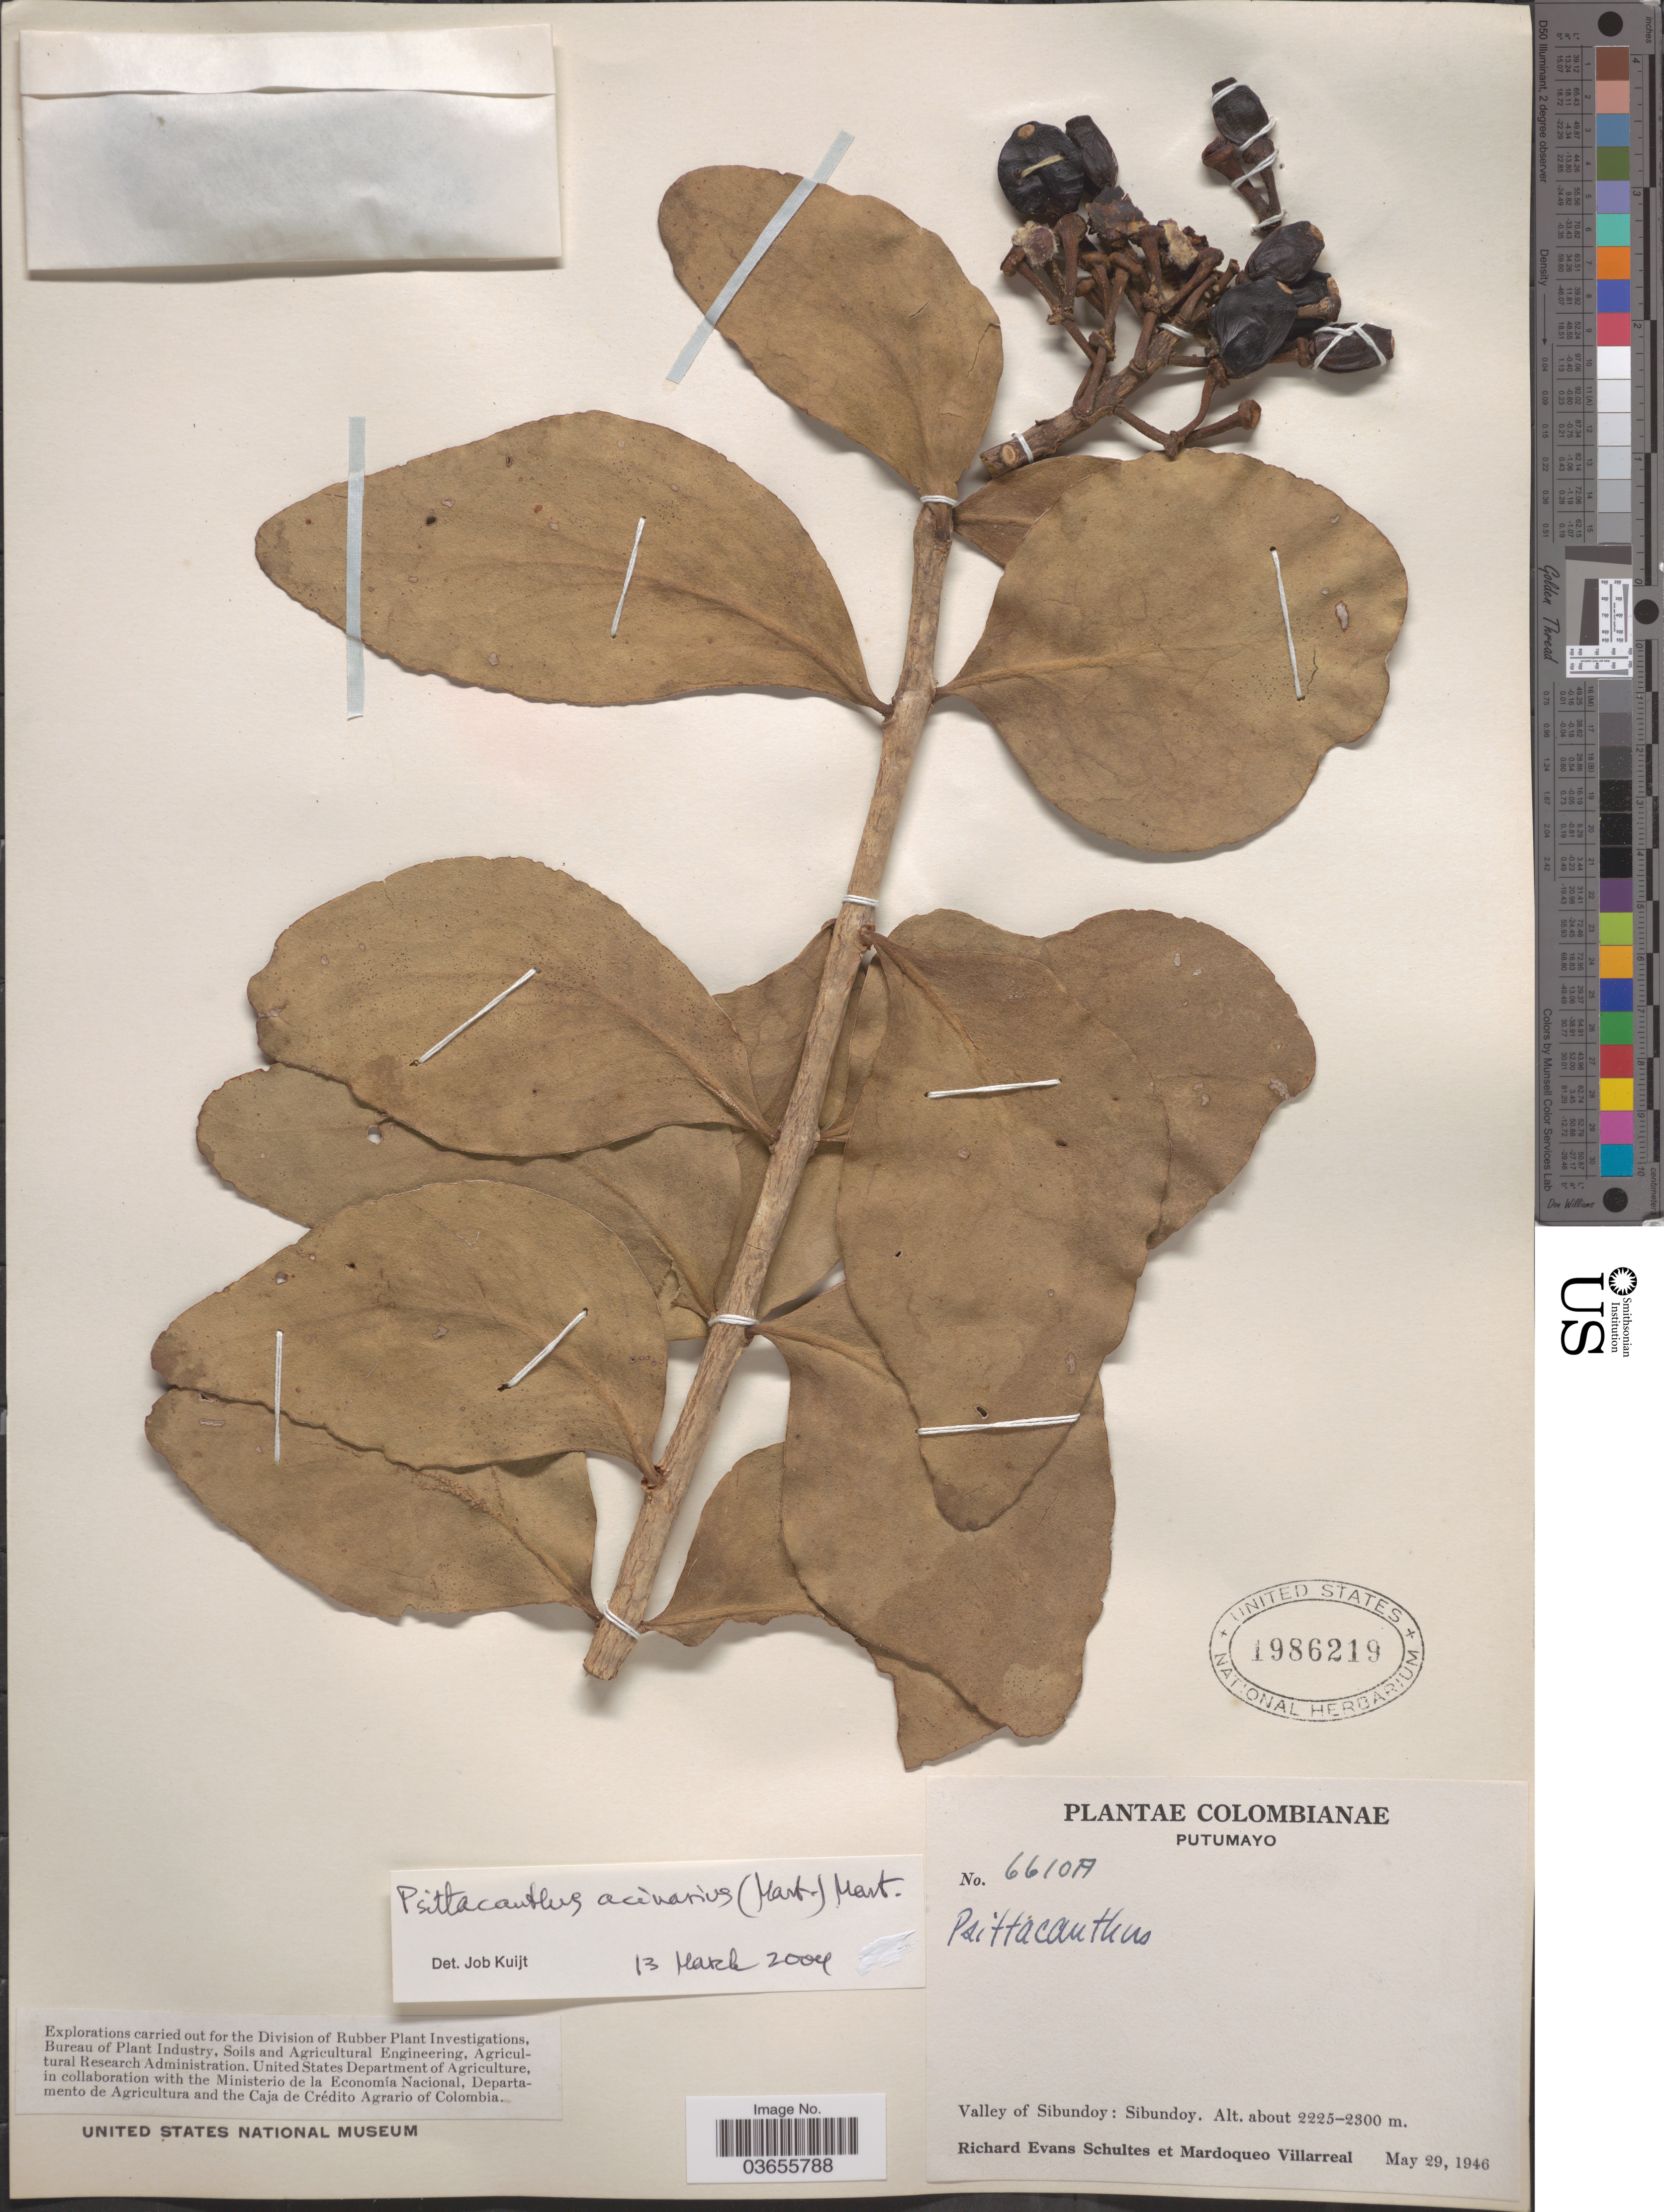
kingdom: Plantae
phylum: Tracheophyta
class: Magnoliopsida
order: Santalales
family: Loranthaceae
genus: Psittacanthus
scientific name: Psittacanthus acinarius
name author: (Mart.) Mart.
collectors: R. E. Schultes & M. Villarreal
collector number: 6610A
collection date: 1946-05-29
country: Colombia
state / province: Putumayo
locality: Valley of Sibundoy: Sibundoy.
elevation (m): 2225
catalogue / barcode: US 1986219